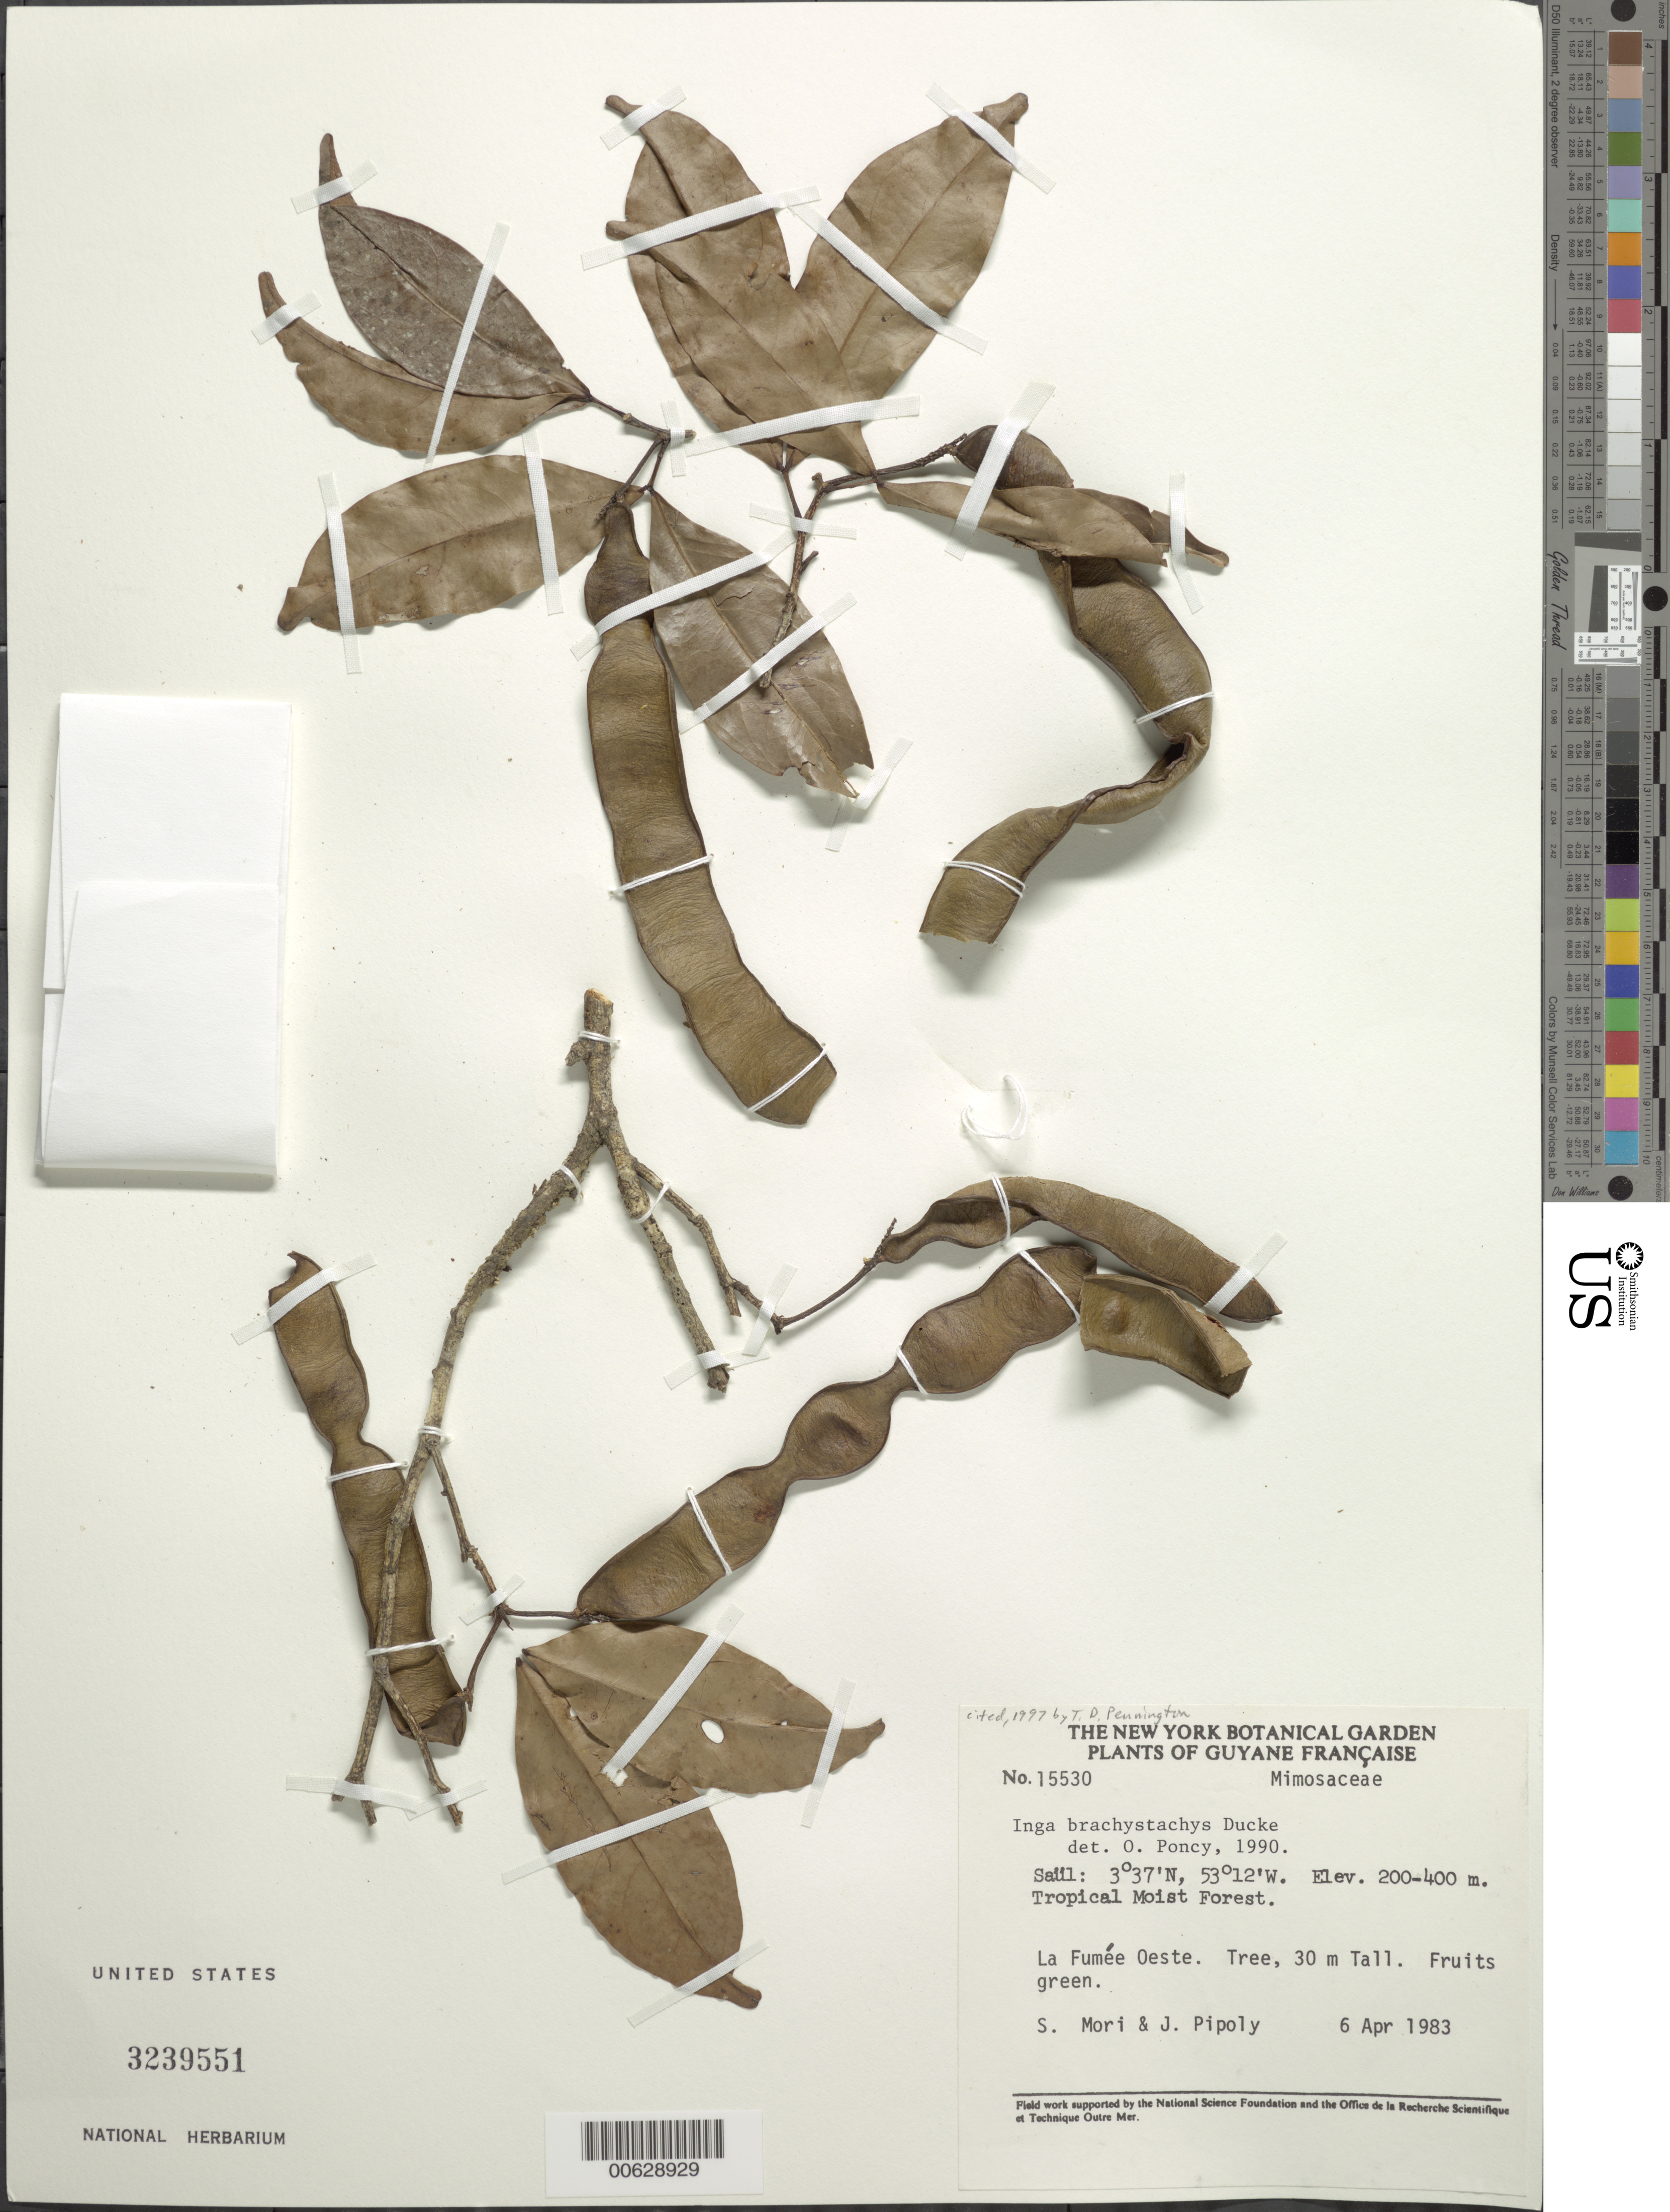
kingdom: Plantae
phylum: Tracheophyta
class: Magnoliopsida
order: Fabales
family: Fabaceae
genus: Inga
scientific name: Inga brachystachya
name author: Ducke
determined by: Poncy, O.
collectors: S. Mori & J. J. Pipoly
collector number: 15530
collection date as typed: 6-Apr-83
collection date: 1983-04-06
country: French Guiana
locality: Saül, Monts La Fumée, La Fumée Oeste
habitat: Tropical moist forest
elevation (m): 200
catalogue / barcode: US 3239551